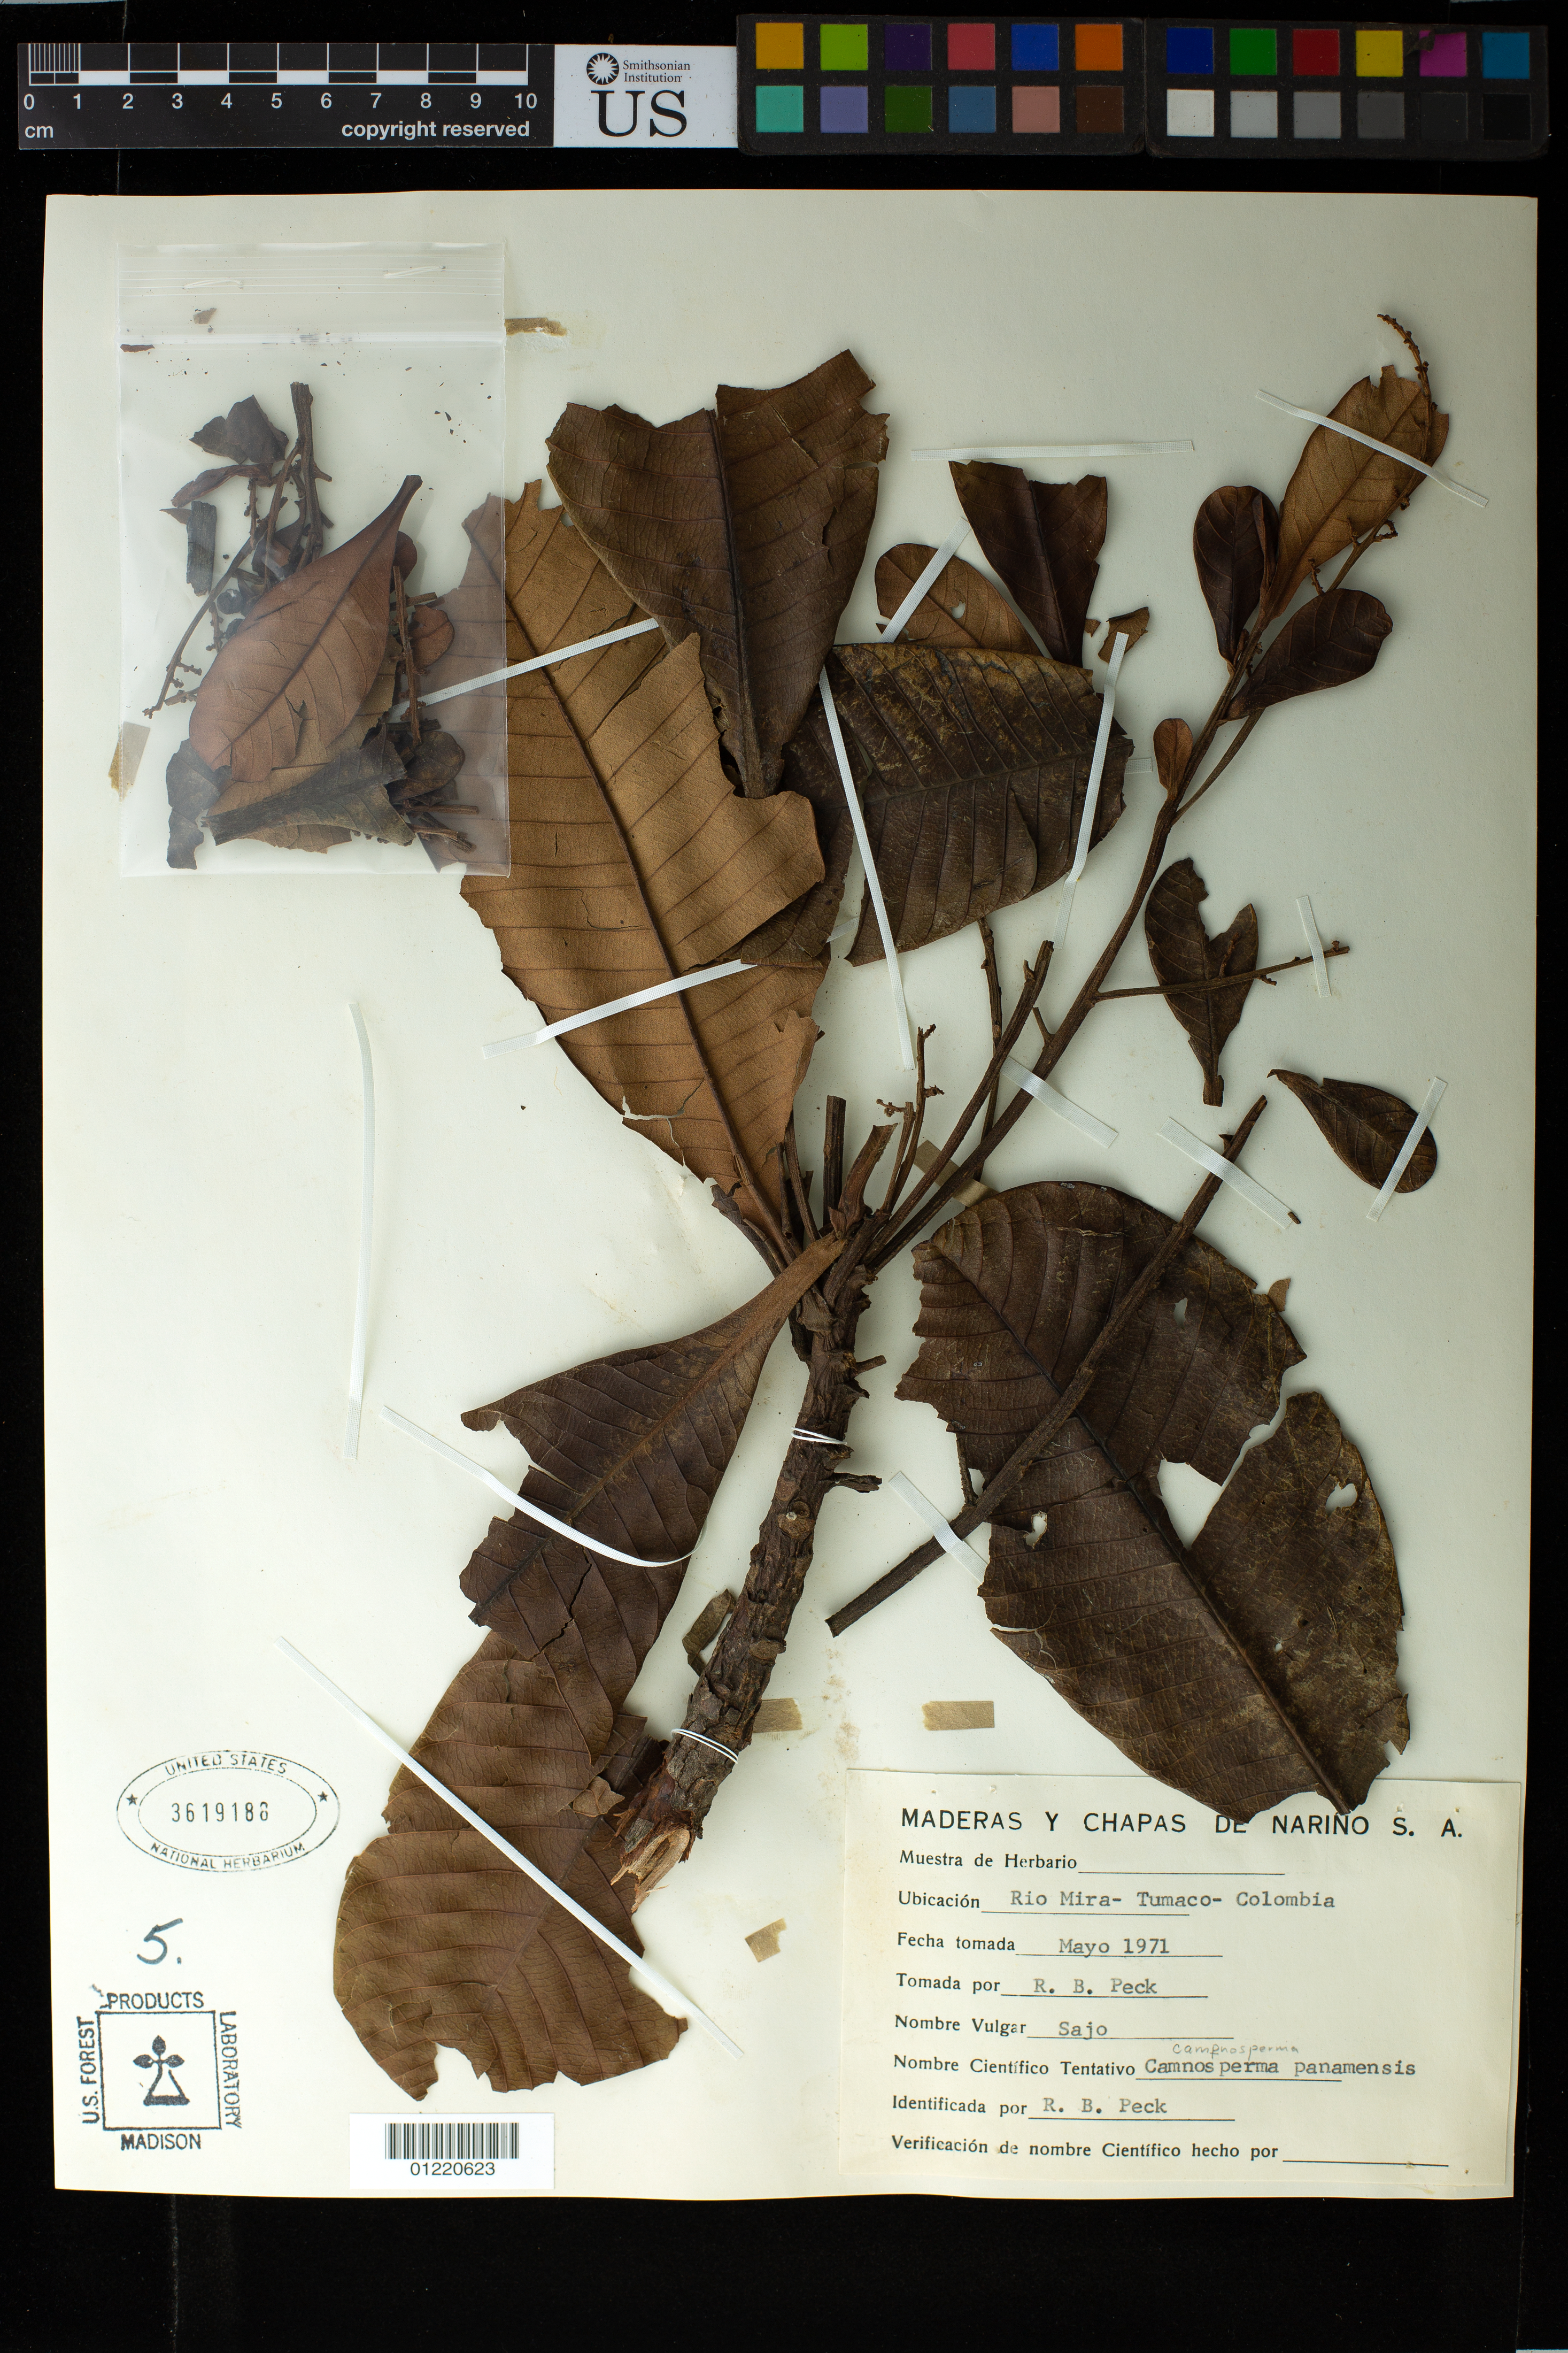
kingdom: Plantae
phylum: Tracheophyta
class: Magnoliopsida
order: Sapindales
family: Anacardiaceae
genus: Campnosperma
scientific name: Campnosperma panamense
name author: Standl.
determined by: Mitchell, John D.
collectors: R. Peck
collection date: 1971-05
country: Colombia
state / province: Nariño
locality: Rio Mira; Tumaco.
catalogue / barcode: US 3619188